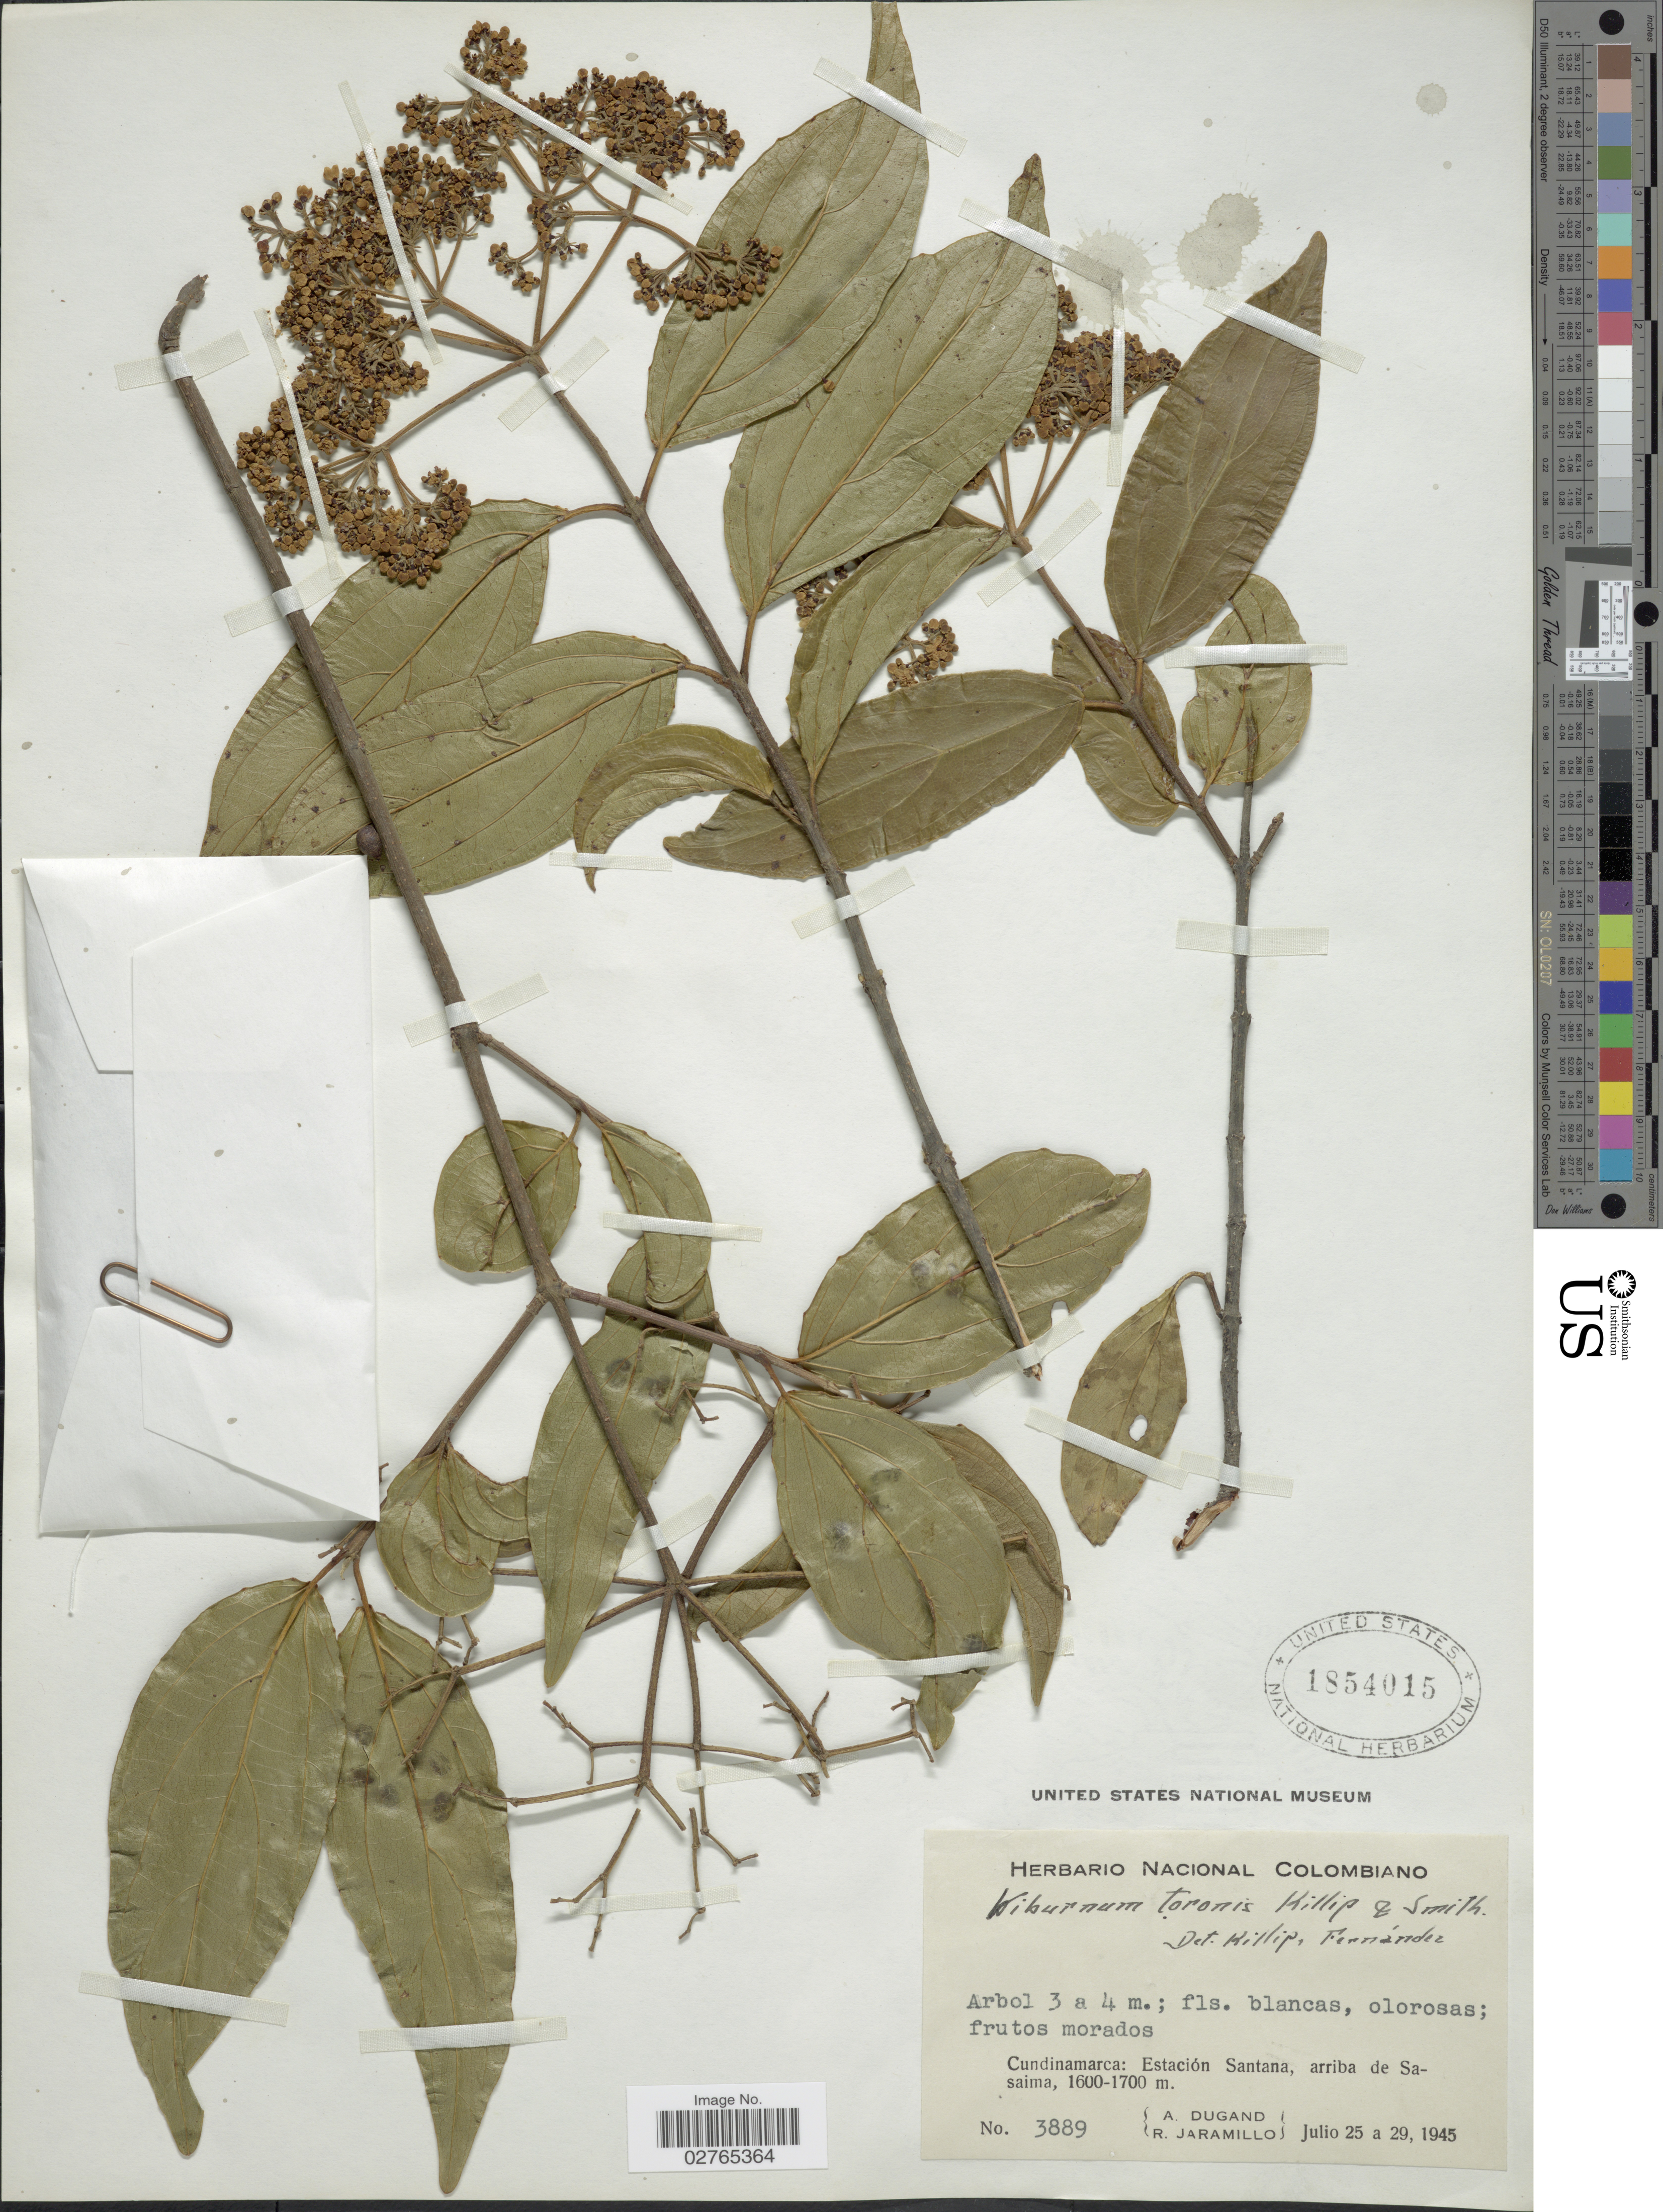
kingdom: Plantae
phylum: Tracheophyta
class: Magnoliopsida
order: Dipsacales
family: Viburnaceae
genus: Viburnum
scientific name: Viburnum toronis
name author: Killip & A.C. Sm.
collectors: A. Dugand & R. Jaramillo M.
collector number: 3889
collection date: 1945-07-25/1945-07-29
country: Colombia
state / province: Cundinamarca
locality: Estación Santana, arriba de Sasaima.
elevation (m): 1600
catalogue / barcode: US 1854015